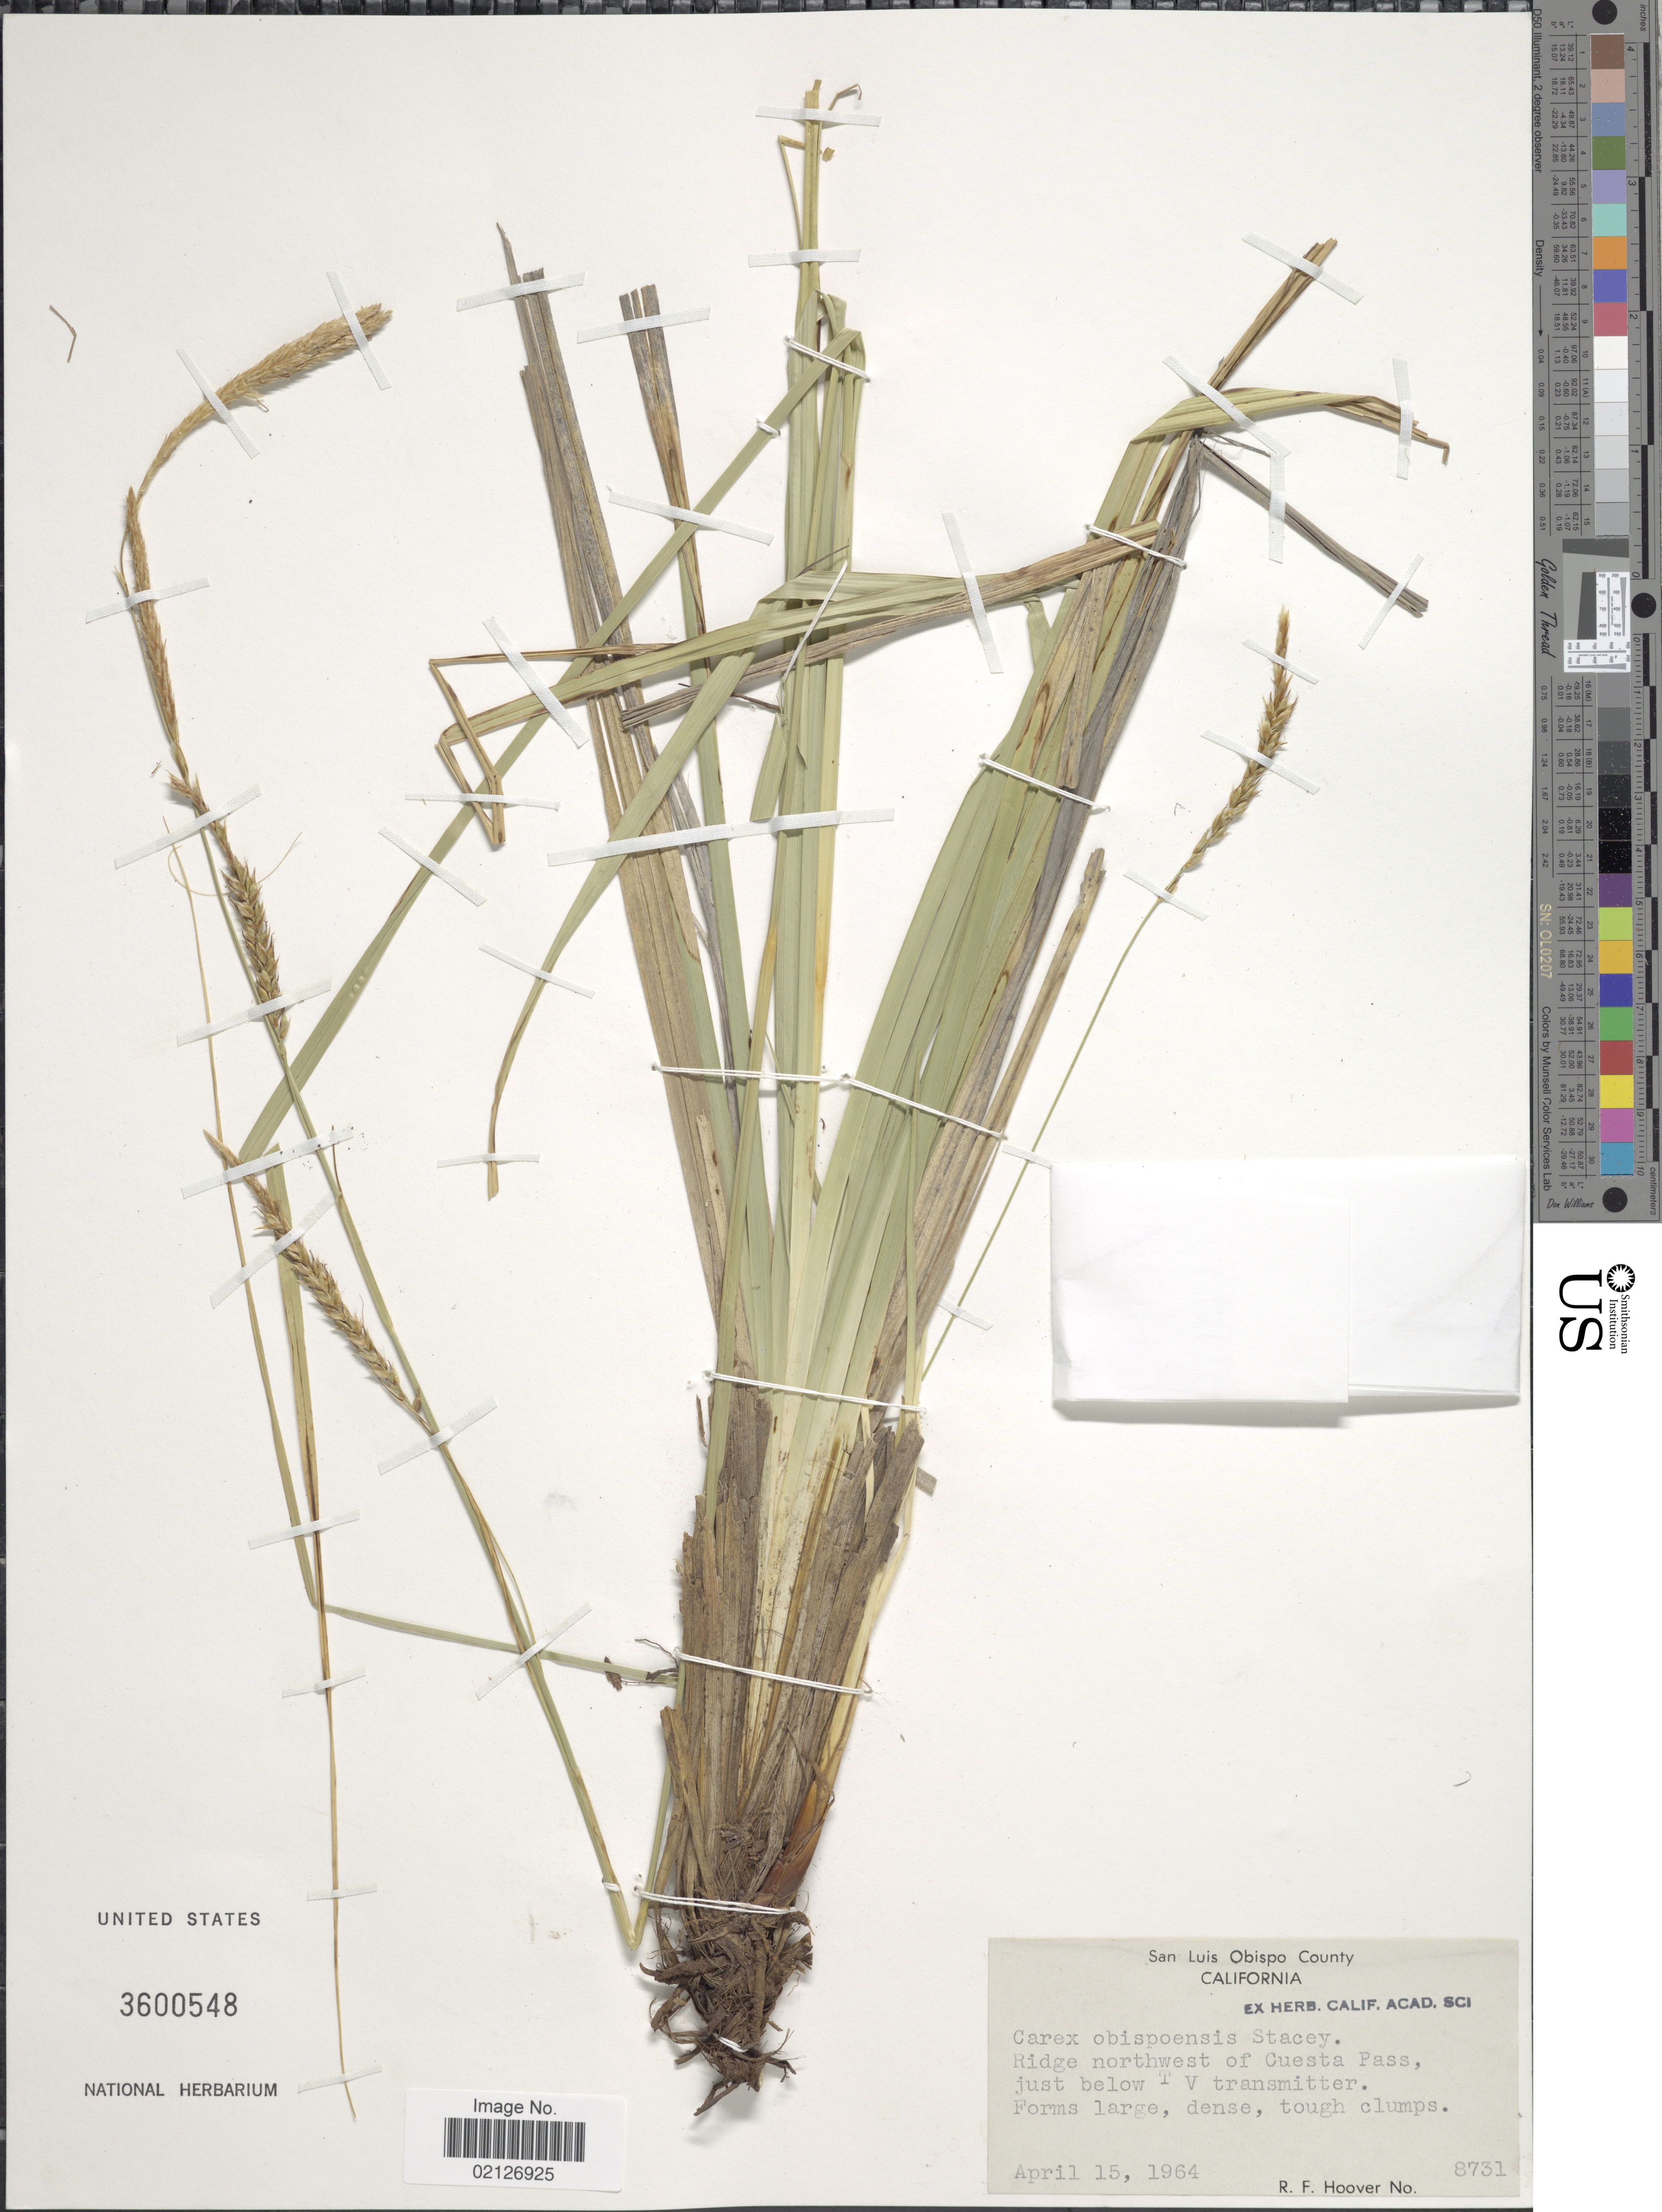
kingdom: Plantae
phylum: Tracheophyta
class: Liliopsida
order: Poales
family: Cyperaceae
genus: Carex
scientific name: Carex obispoensis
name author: Stacey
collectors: R. F. Hoover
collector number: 8731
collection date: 1964-04-15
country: United States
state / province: California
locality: Ridge nortwest of Cuesta Pass, just below TV transmitter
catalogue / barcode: US 3600548